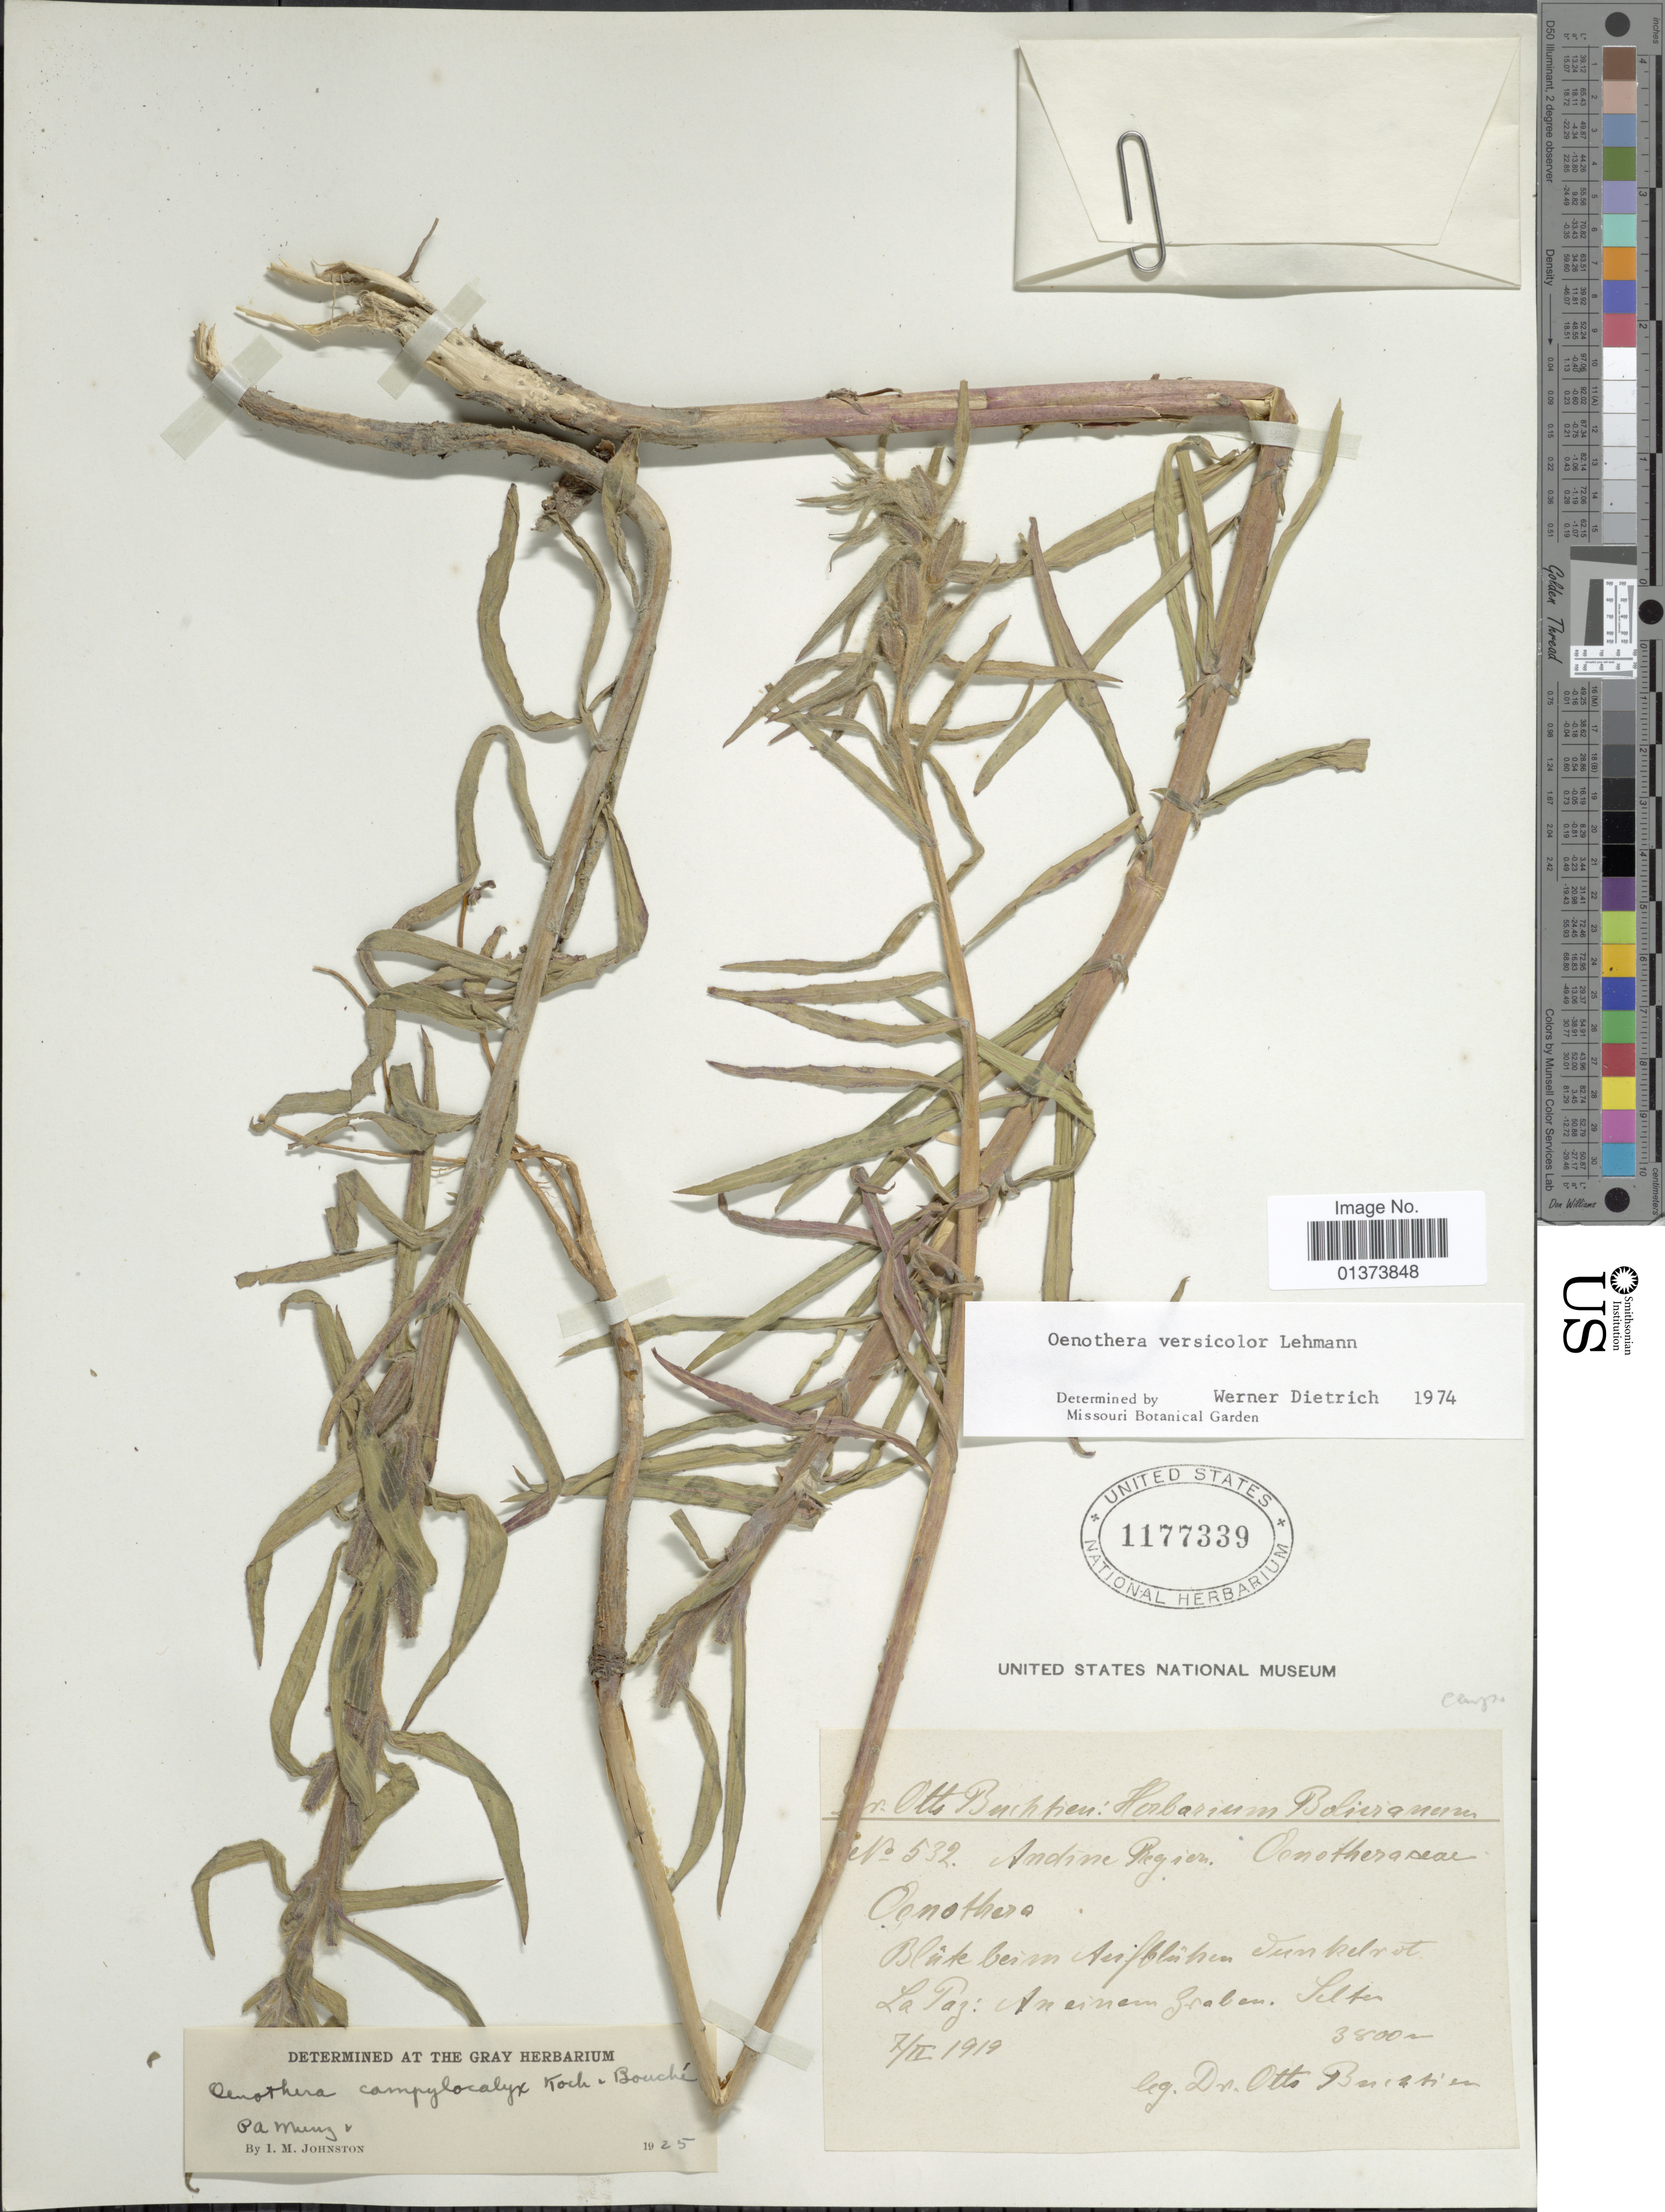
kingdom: Plantae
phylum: Tracheophyta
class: Magnoliopsida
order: Myrtales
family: Onagraceae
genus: Oenothera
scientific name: Oenothera versicolor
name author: Lehm.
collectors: O. Buchtien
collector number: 532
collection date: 1919-02-02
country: Bolivia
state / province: La Paz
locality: Aneinem Graben Selter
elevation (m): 3800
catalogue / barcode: US 1177339